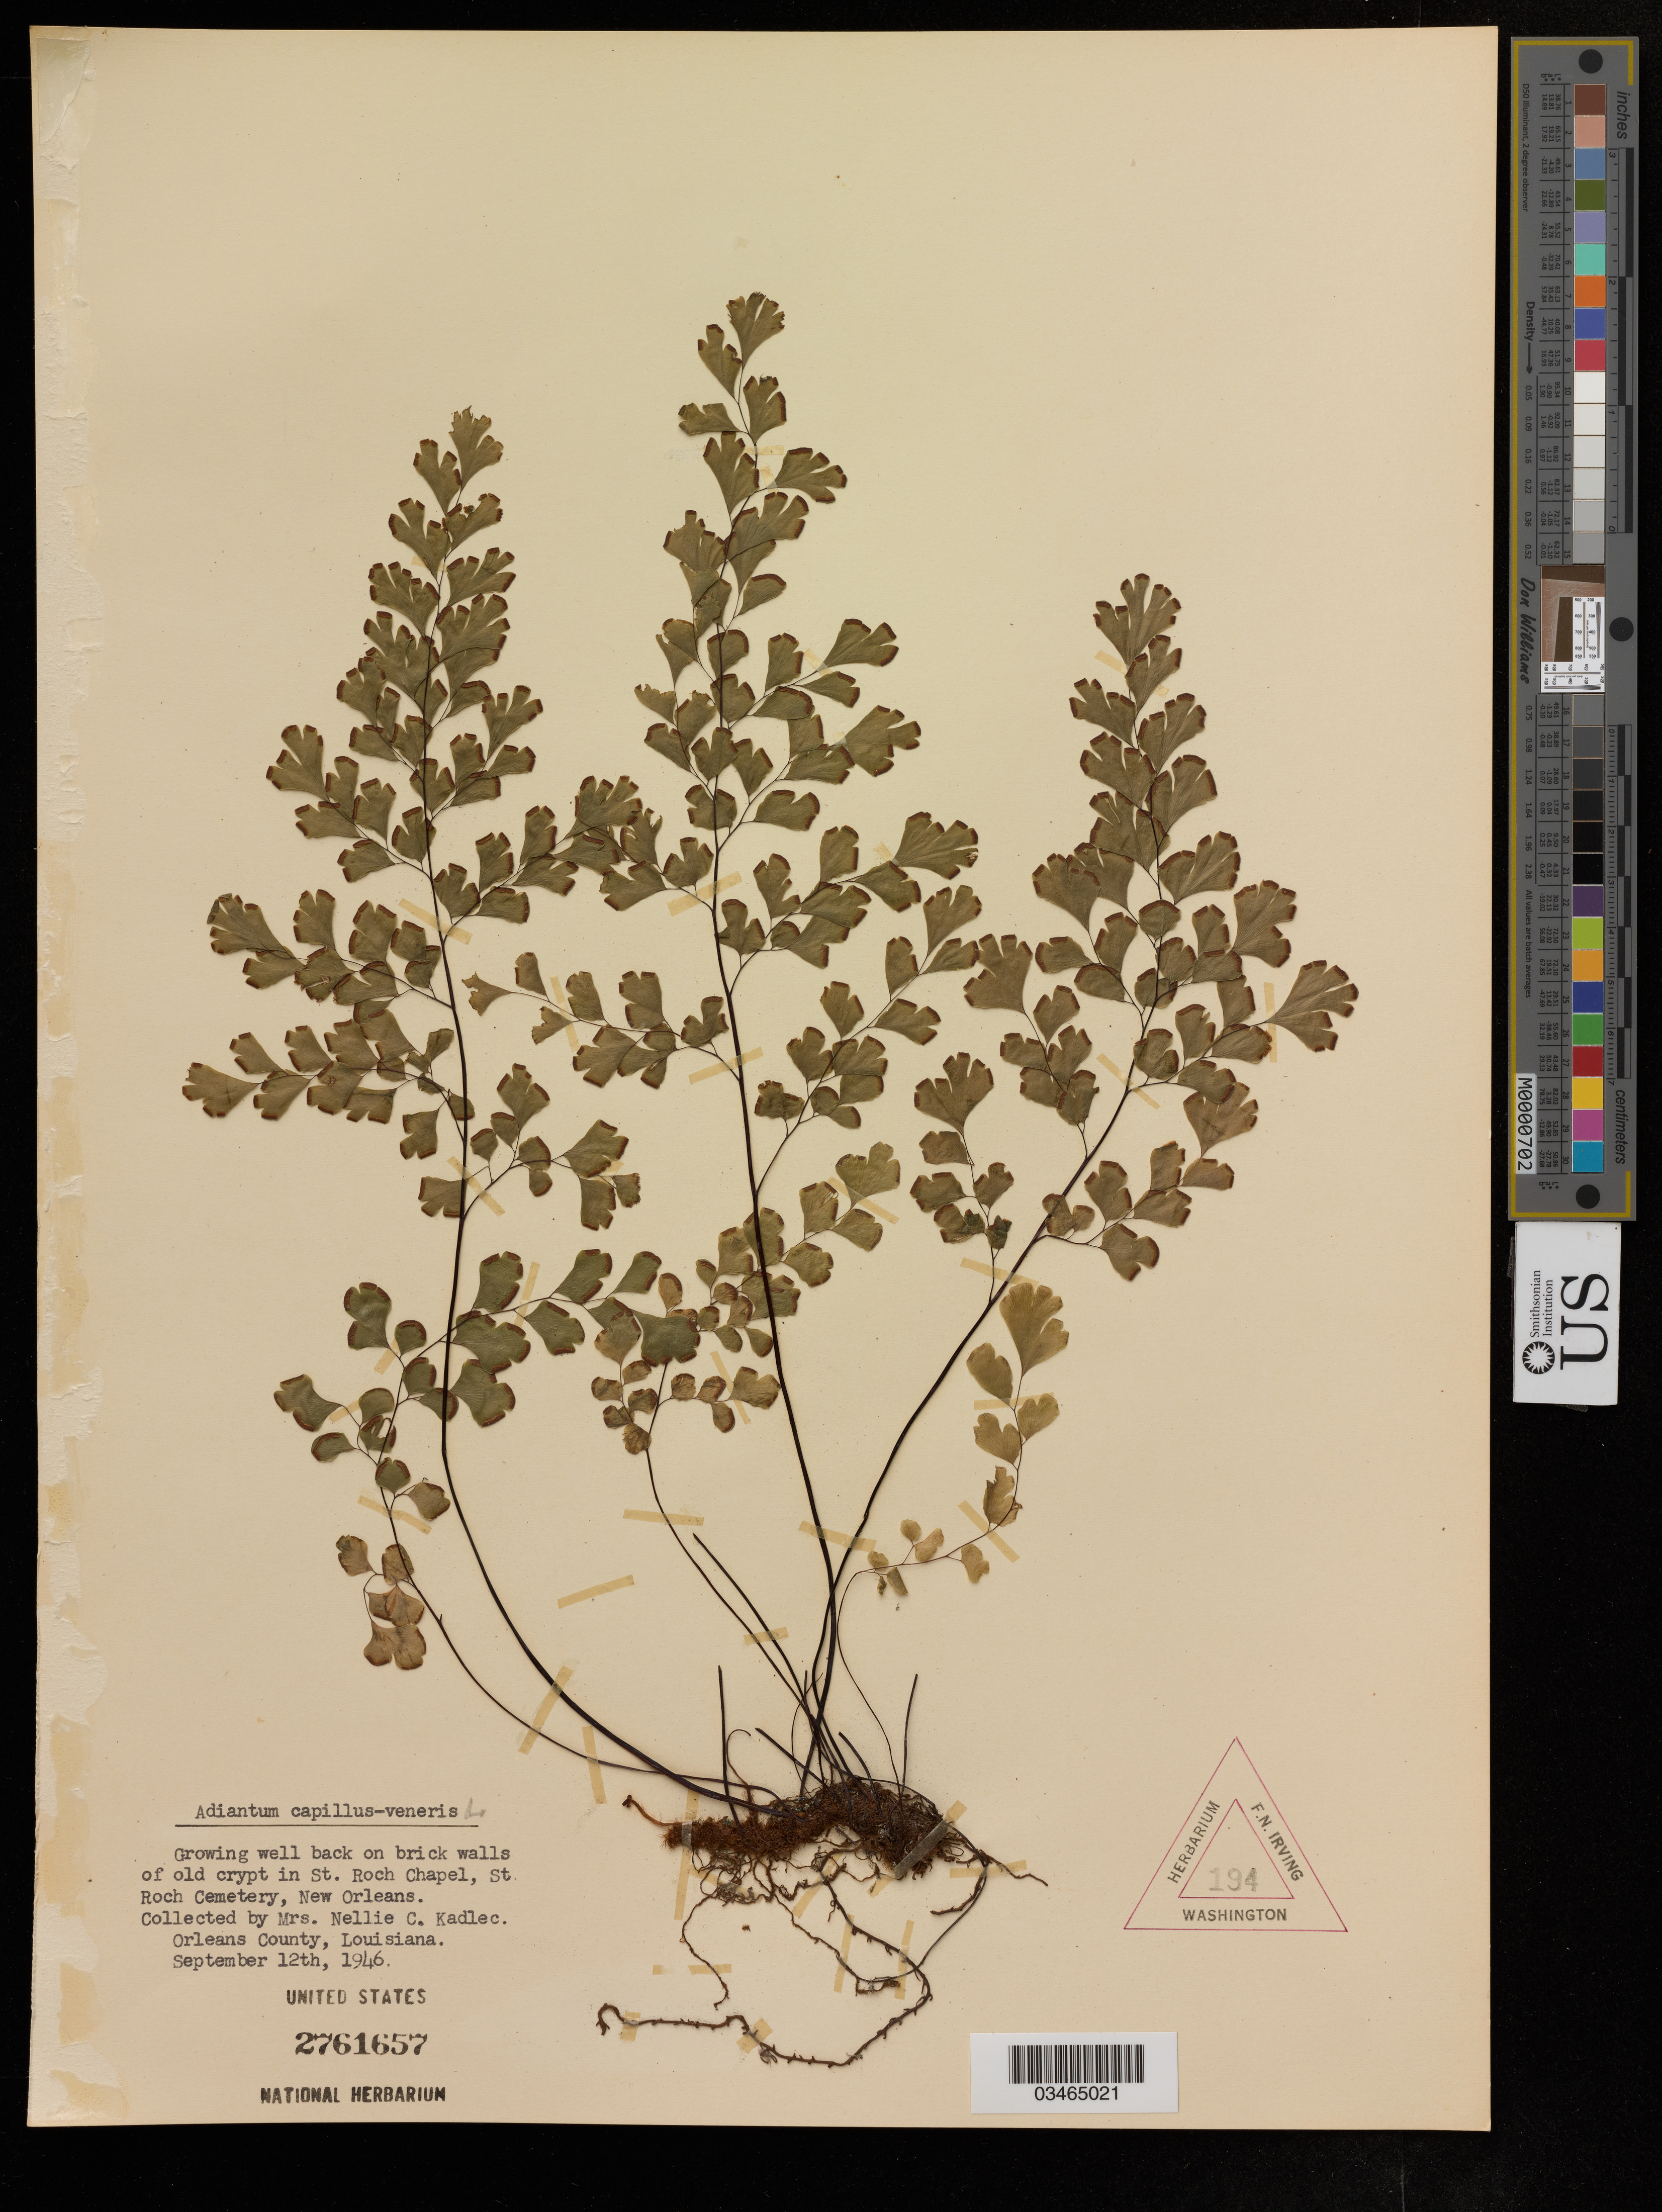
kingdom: Plantae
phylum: Tracheophyta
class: Polypodiopsida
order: Polypodiales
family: Pteridaceae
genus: Adiantum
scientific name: Adiantum capillus-veneris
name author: L.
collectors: N. Kadlec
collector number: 194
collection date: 1946-09-12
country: United States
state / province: Louisiana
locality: in St. Roch Chapel, St Roch Cemetery, New Orleans.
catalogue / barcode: US 2761657